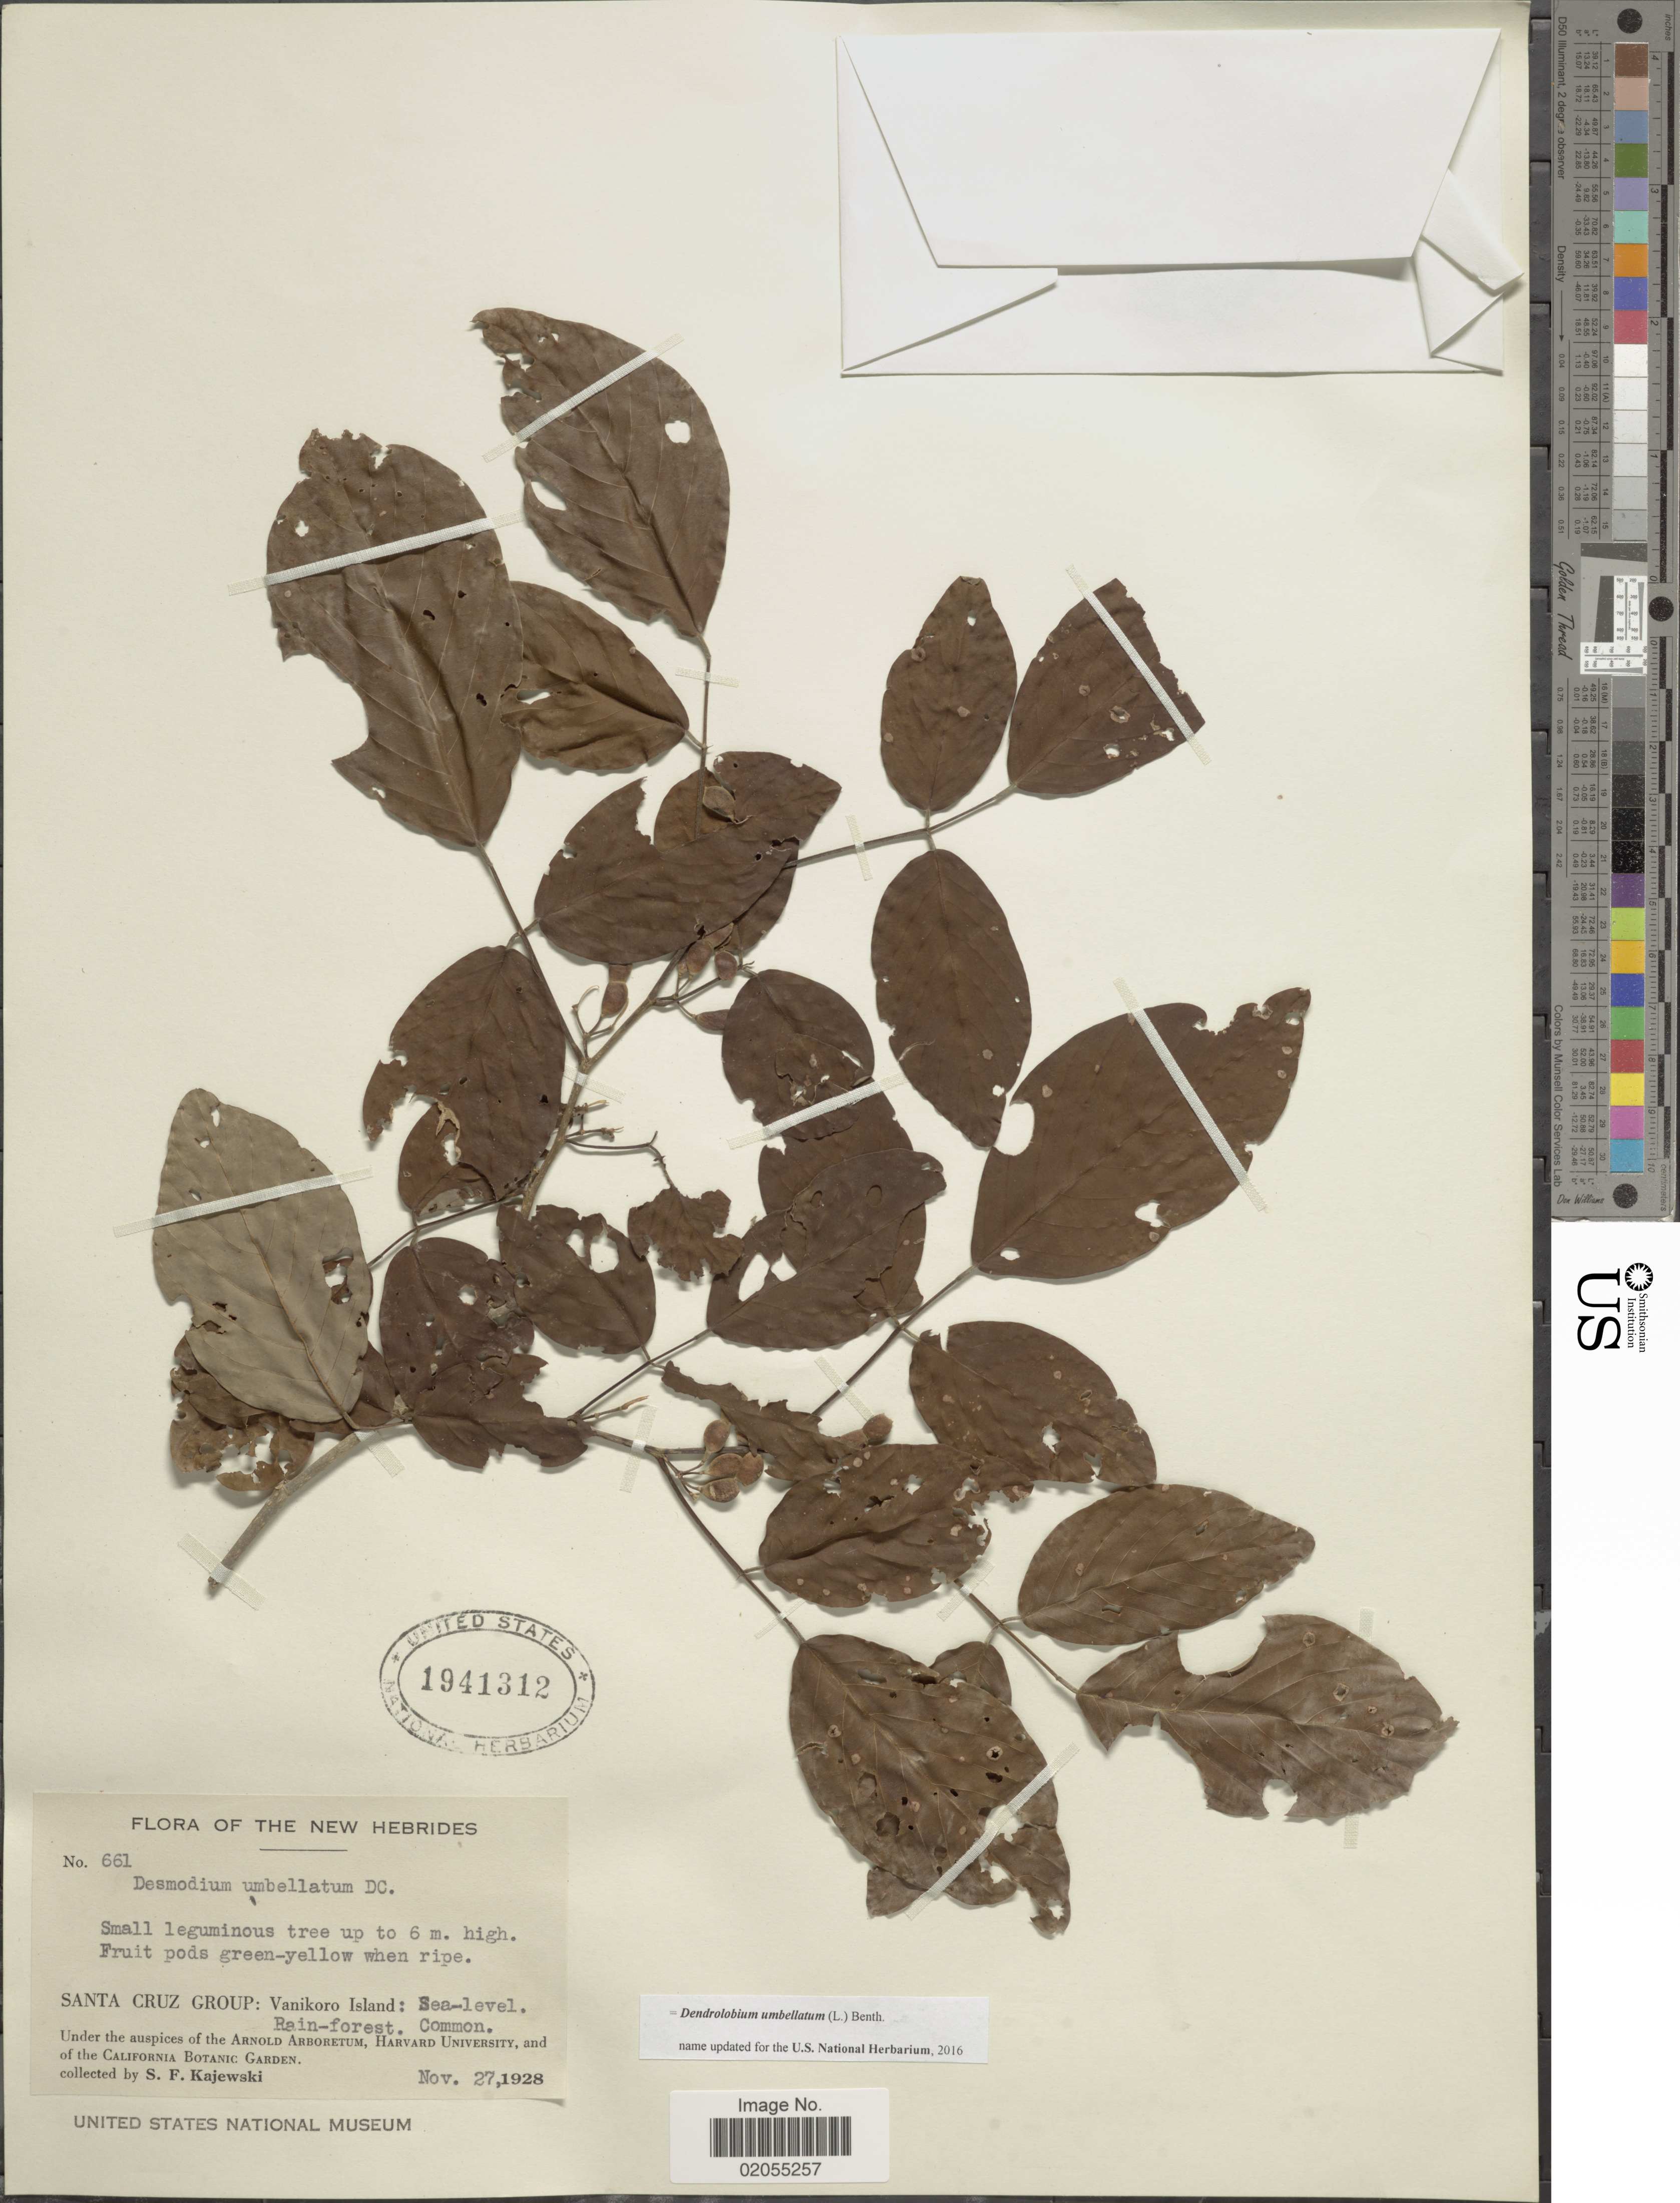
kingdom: Plantae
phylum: Tracheophyta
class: Magnoliopsida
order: Fabales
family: Fabaceae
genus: Dendrolobium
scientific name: Dendrolobium umbellatum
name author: (L.) Benth.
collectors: S. Kajewski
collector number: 661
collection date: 1928-11-27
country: Solomon Islands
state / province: Santa Cruz Is.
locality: New Hebrides, Santa Cruz Group, Vanikoro Island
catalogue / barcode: US 1941312